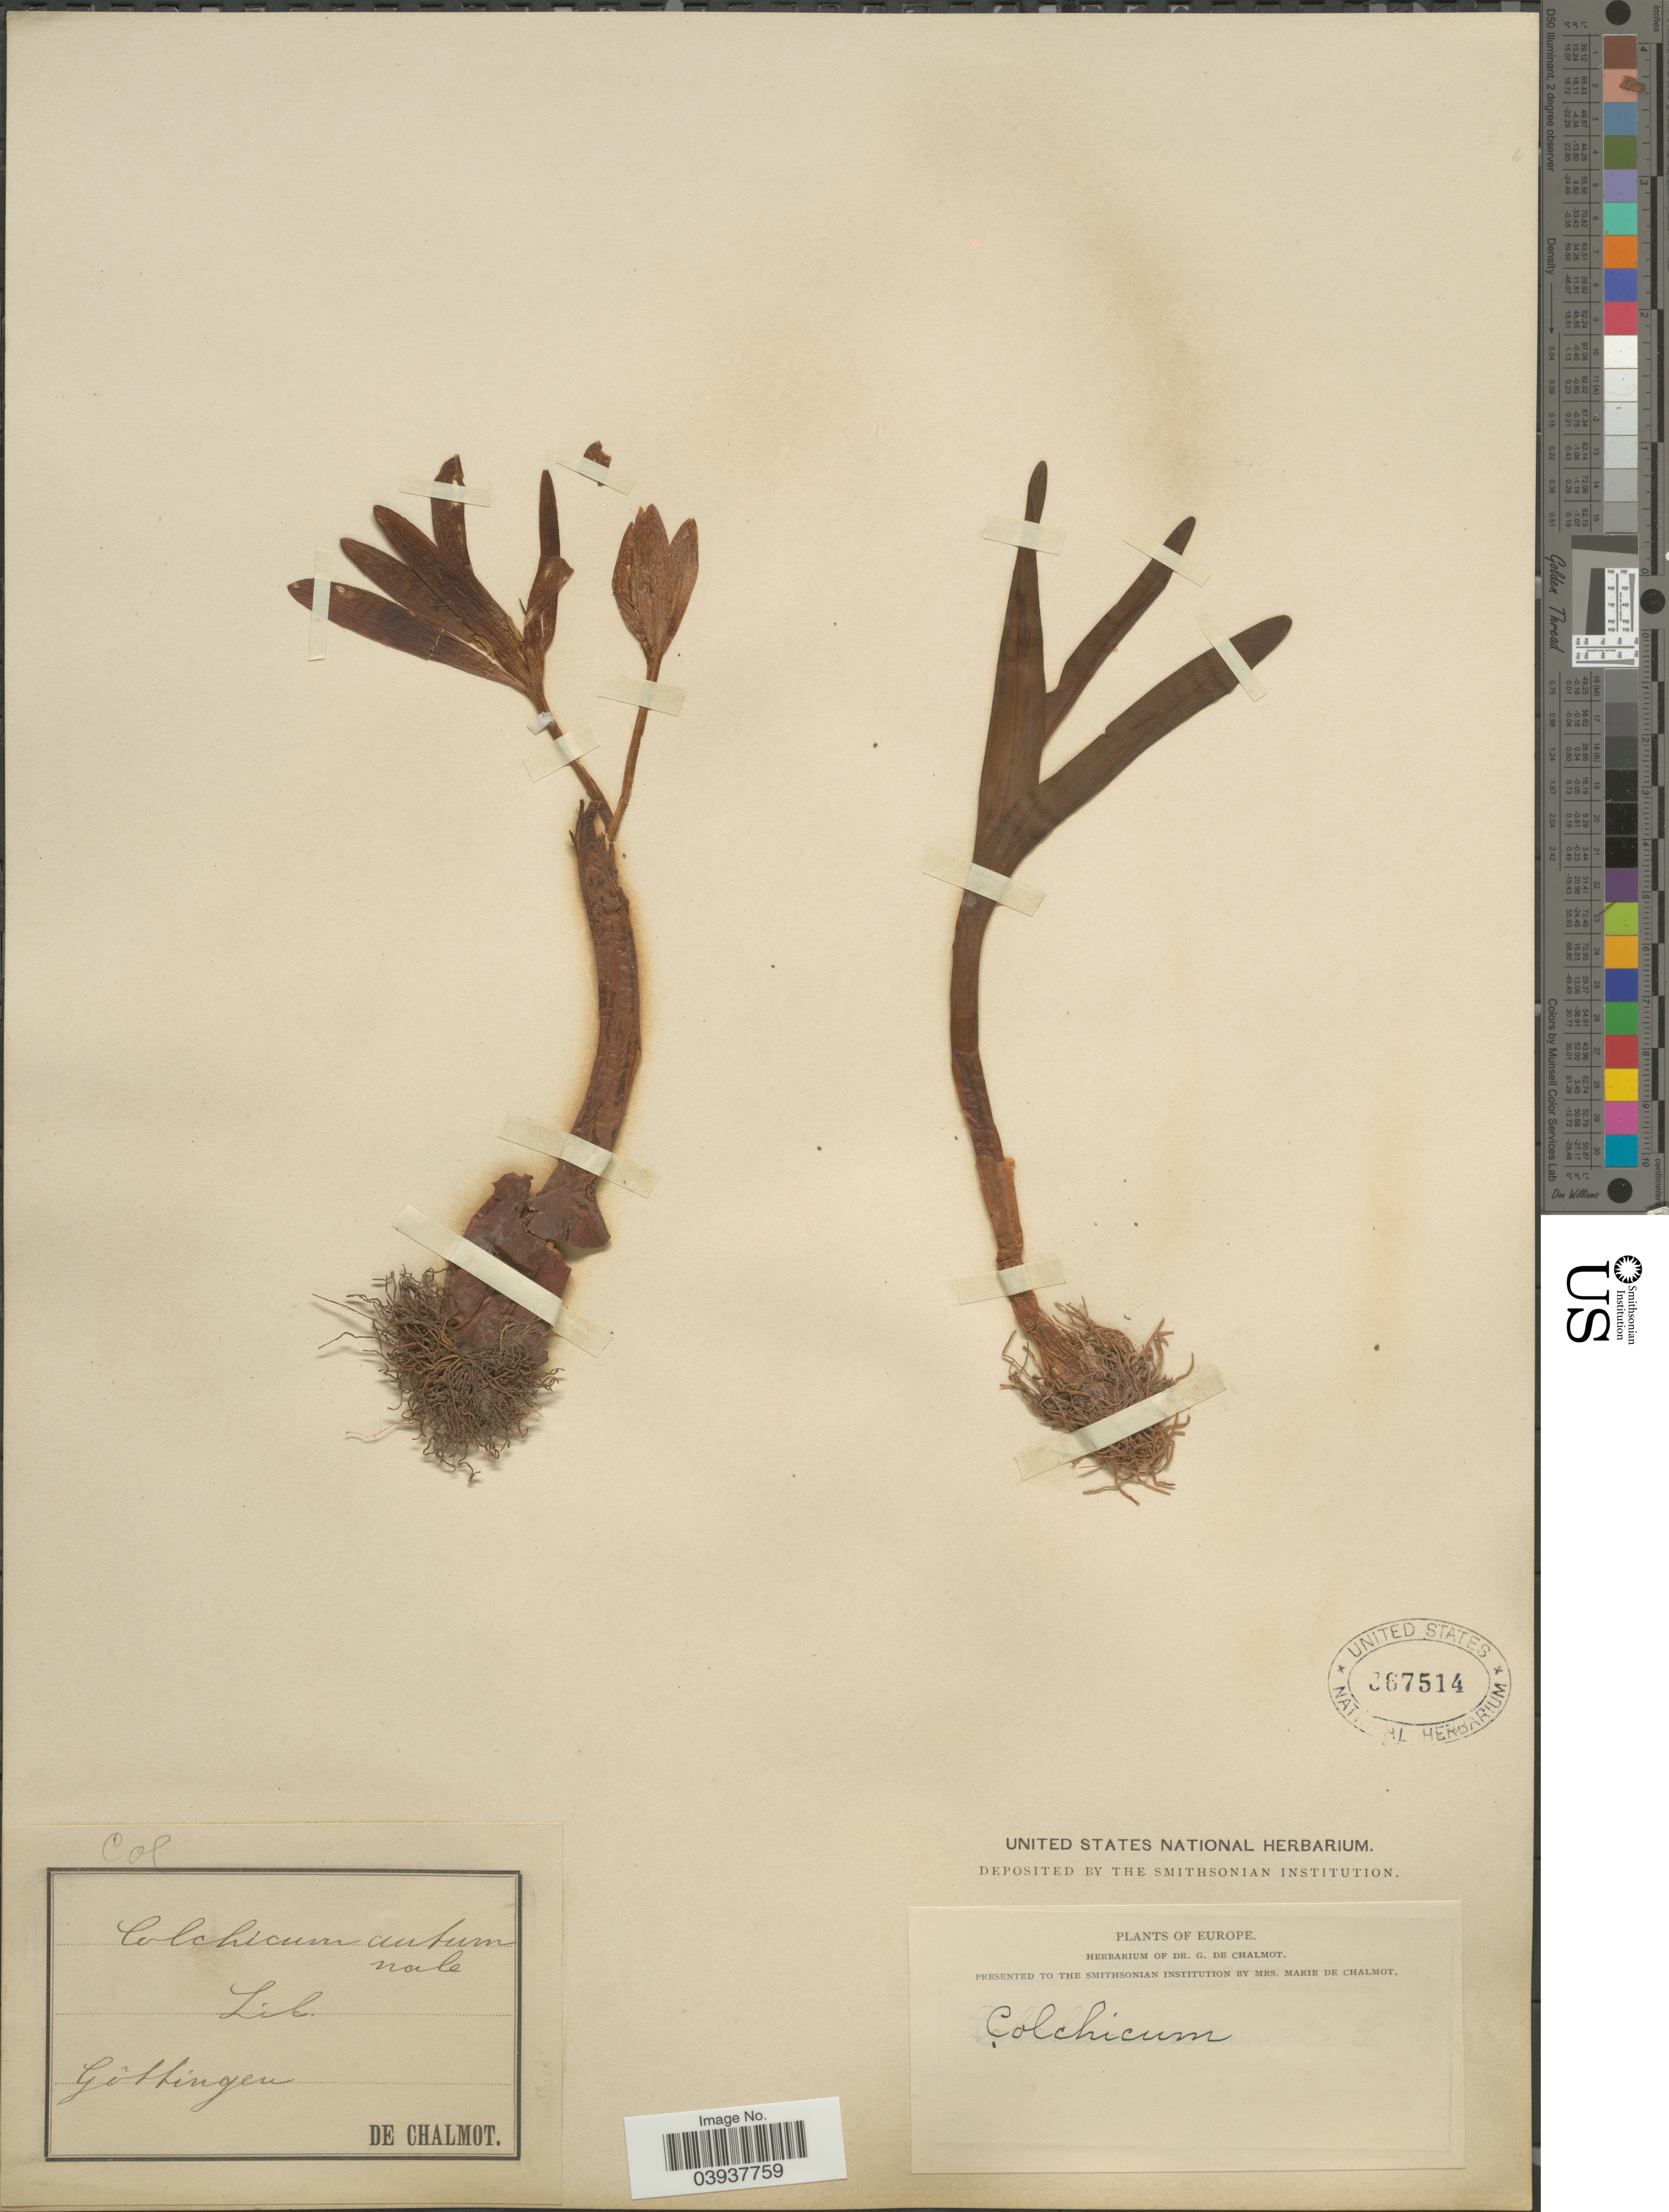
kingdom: Plantae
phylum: Tracheophyta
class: Liliopsida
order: Liliales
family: Colchicaceae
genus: Colchicum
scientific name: Colchicum autumnale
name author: L.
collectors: G. de Chalmot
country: Germany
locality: Gôttingen. Europe.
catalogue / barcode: US 367514